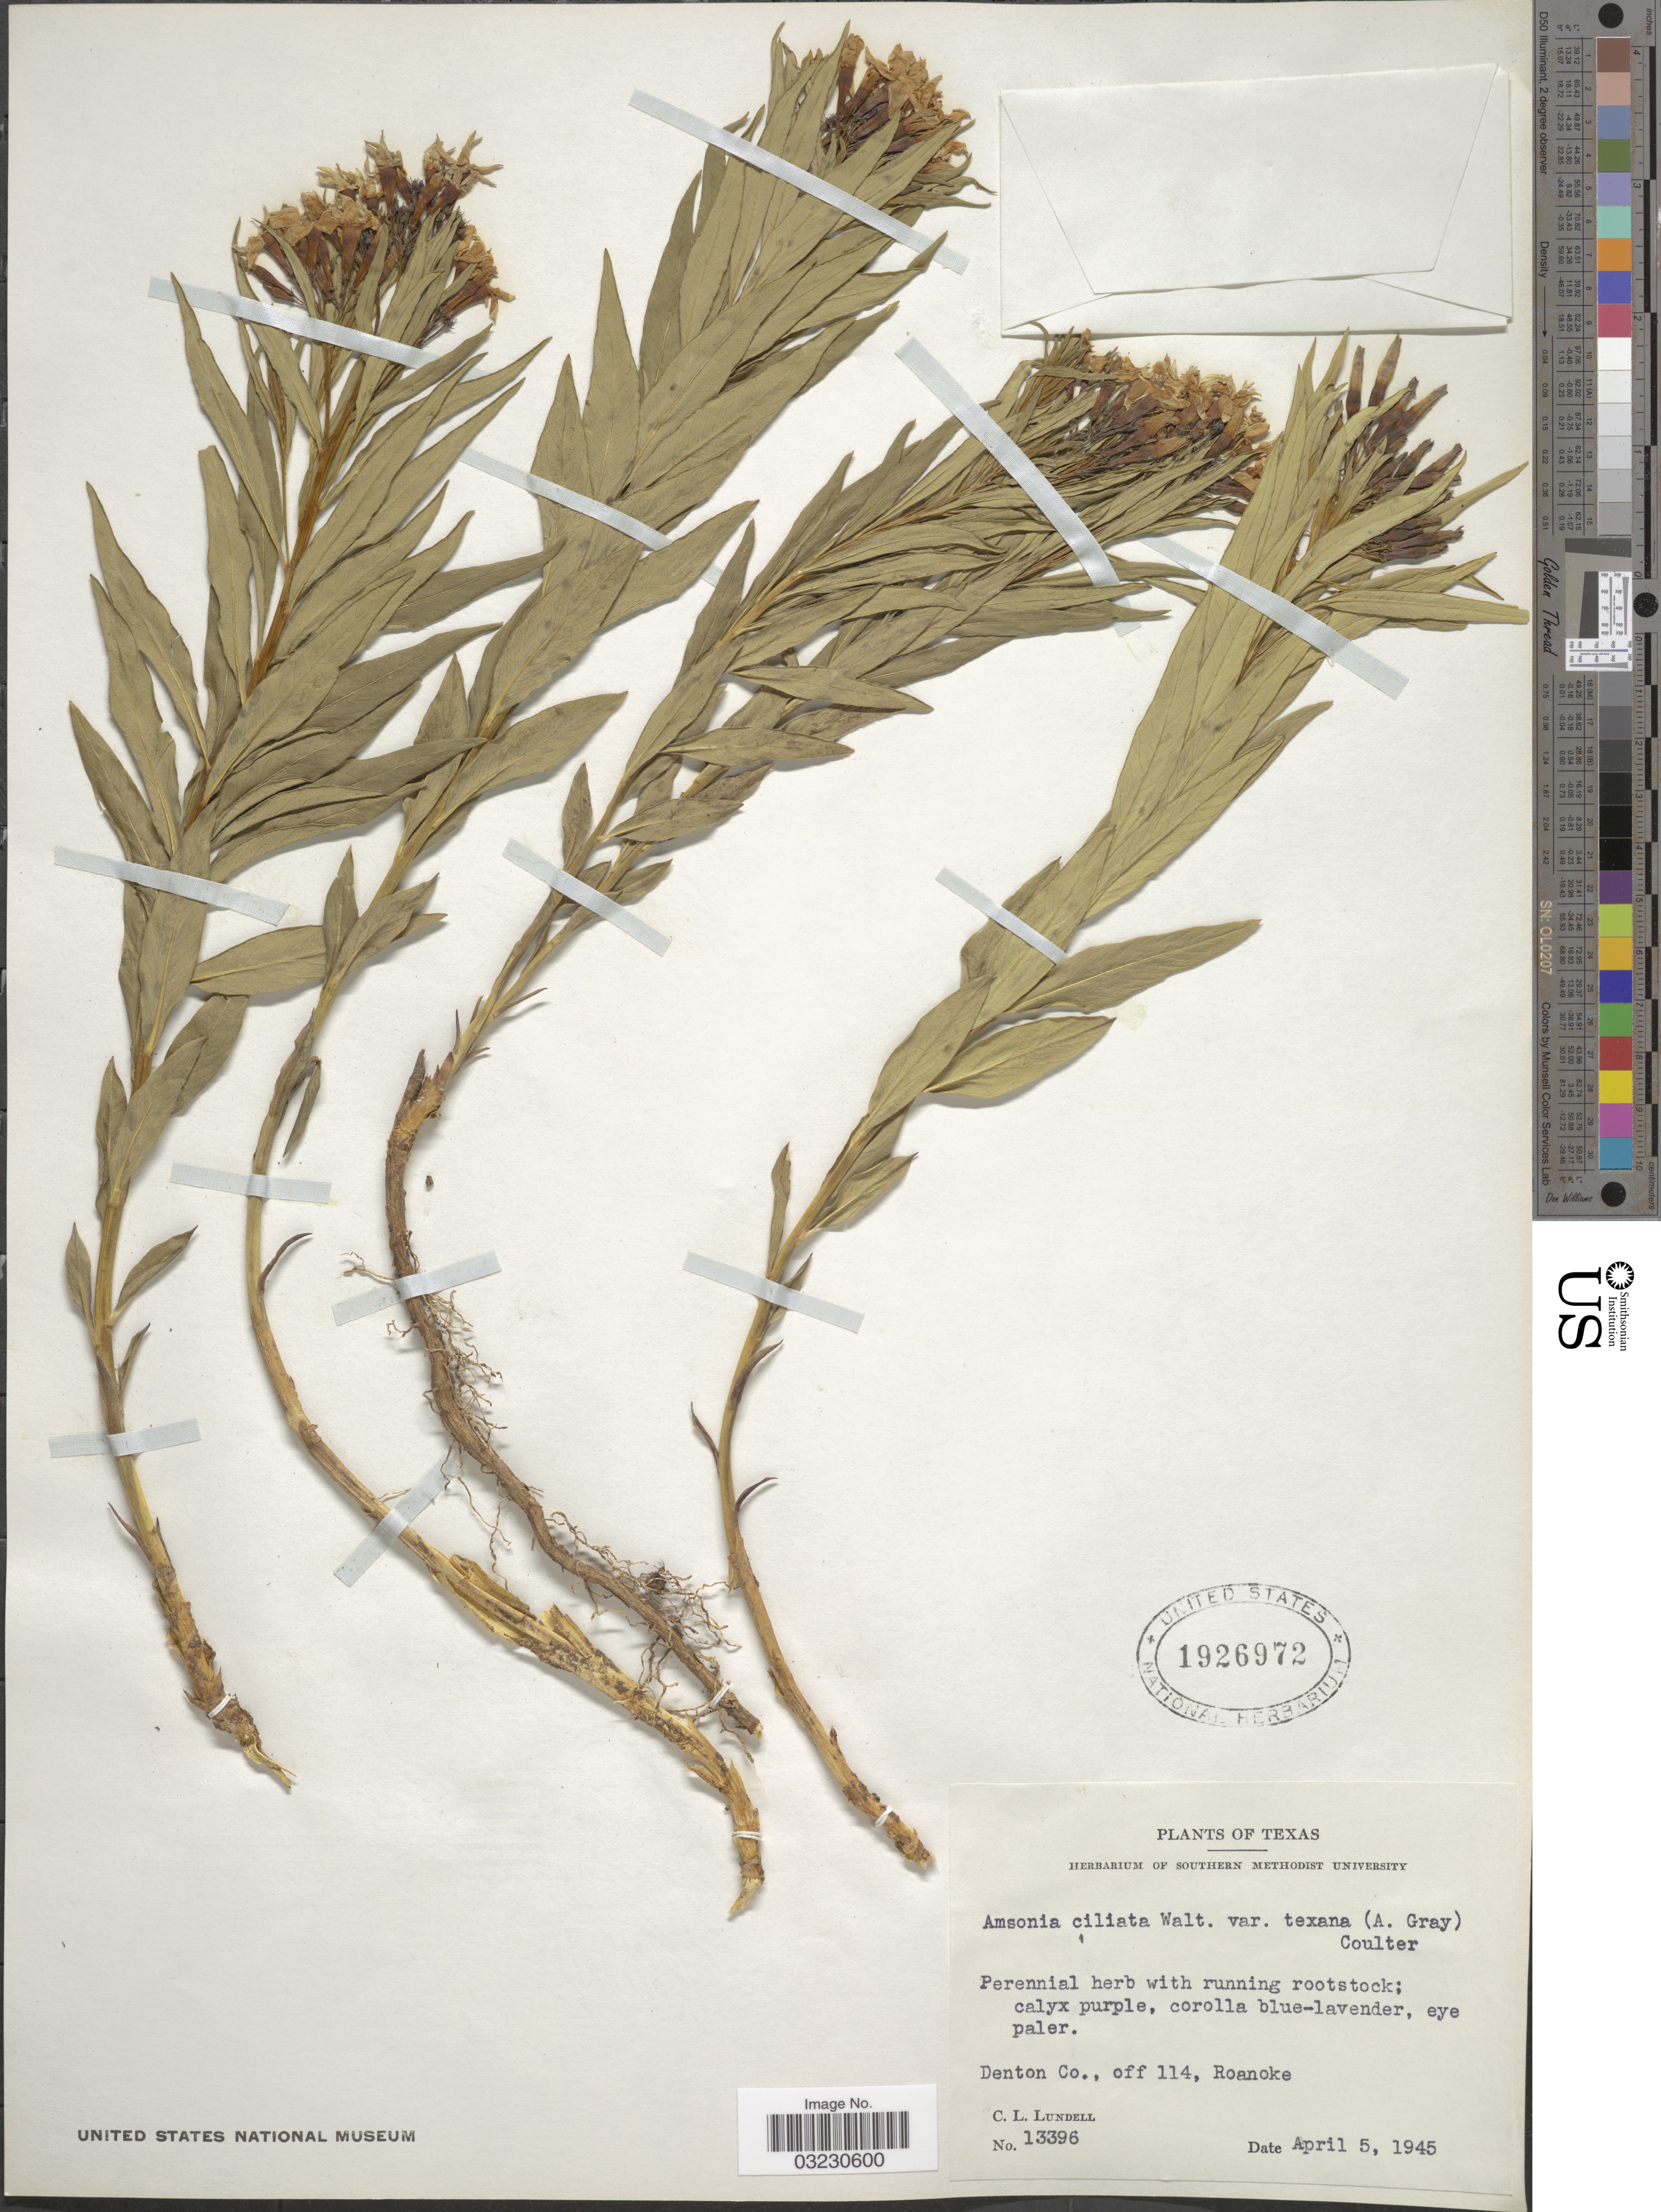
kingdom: Plantae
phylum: Tracheophyta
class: Magnoliopsida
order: Gentianales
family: Apocynaceae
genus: Amsonia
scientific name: Amsonia texana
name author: (A. Gray) A. Heller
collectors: C. L. Lundell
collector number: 13396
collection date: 1945-04-05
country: United States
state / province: Texas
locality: Denton Co., off 114, Roanoke.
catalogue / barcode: US 1926972